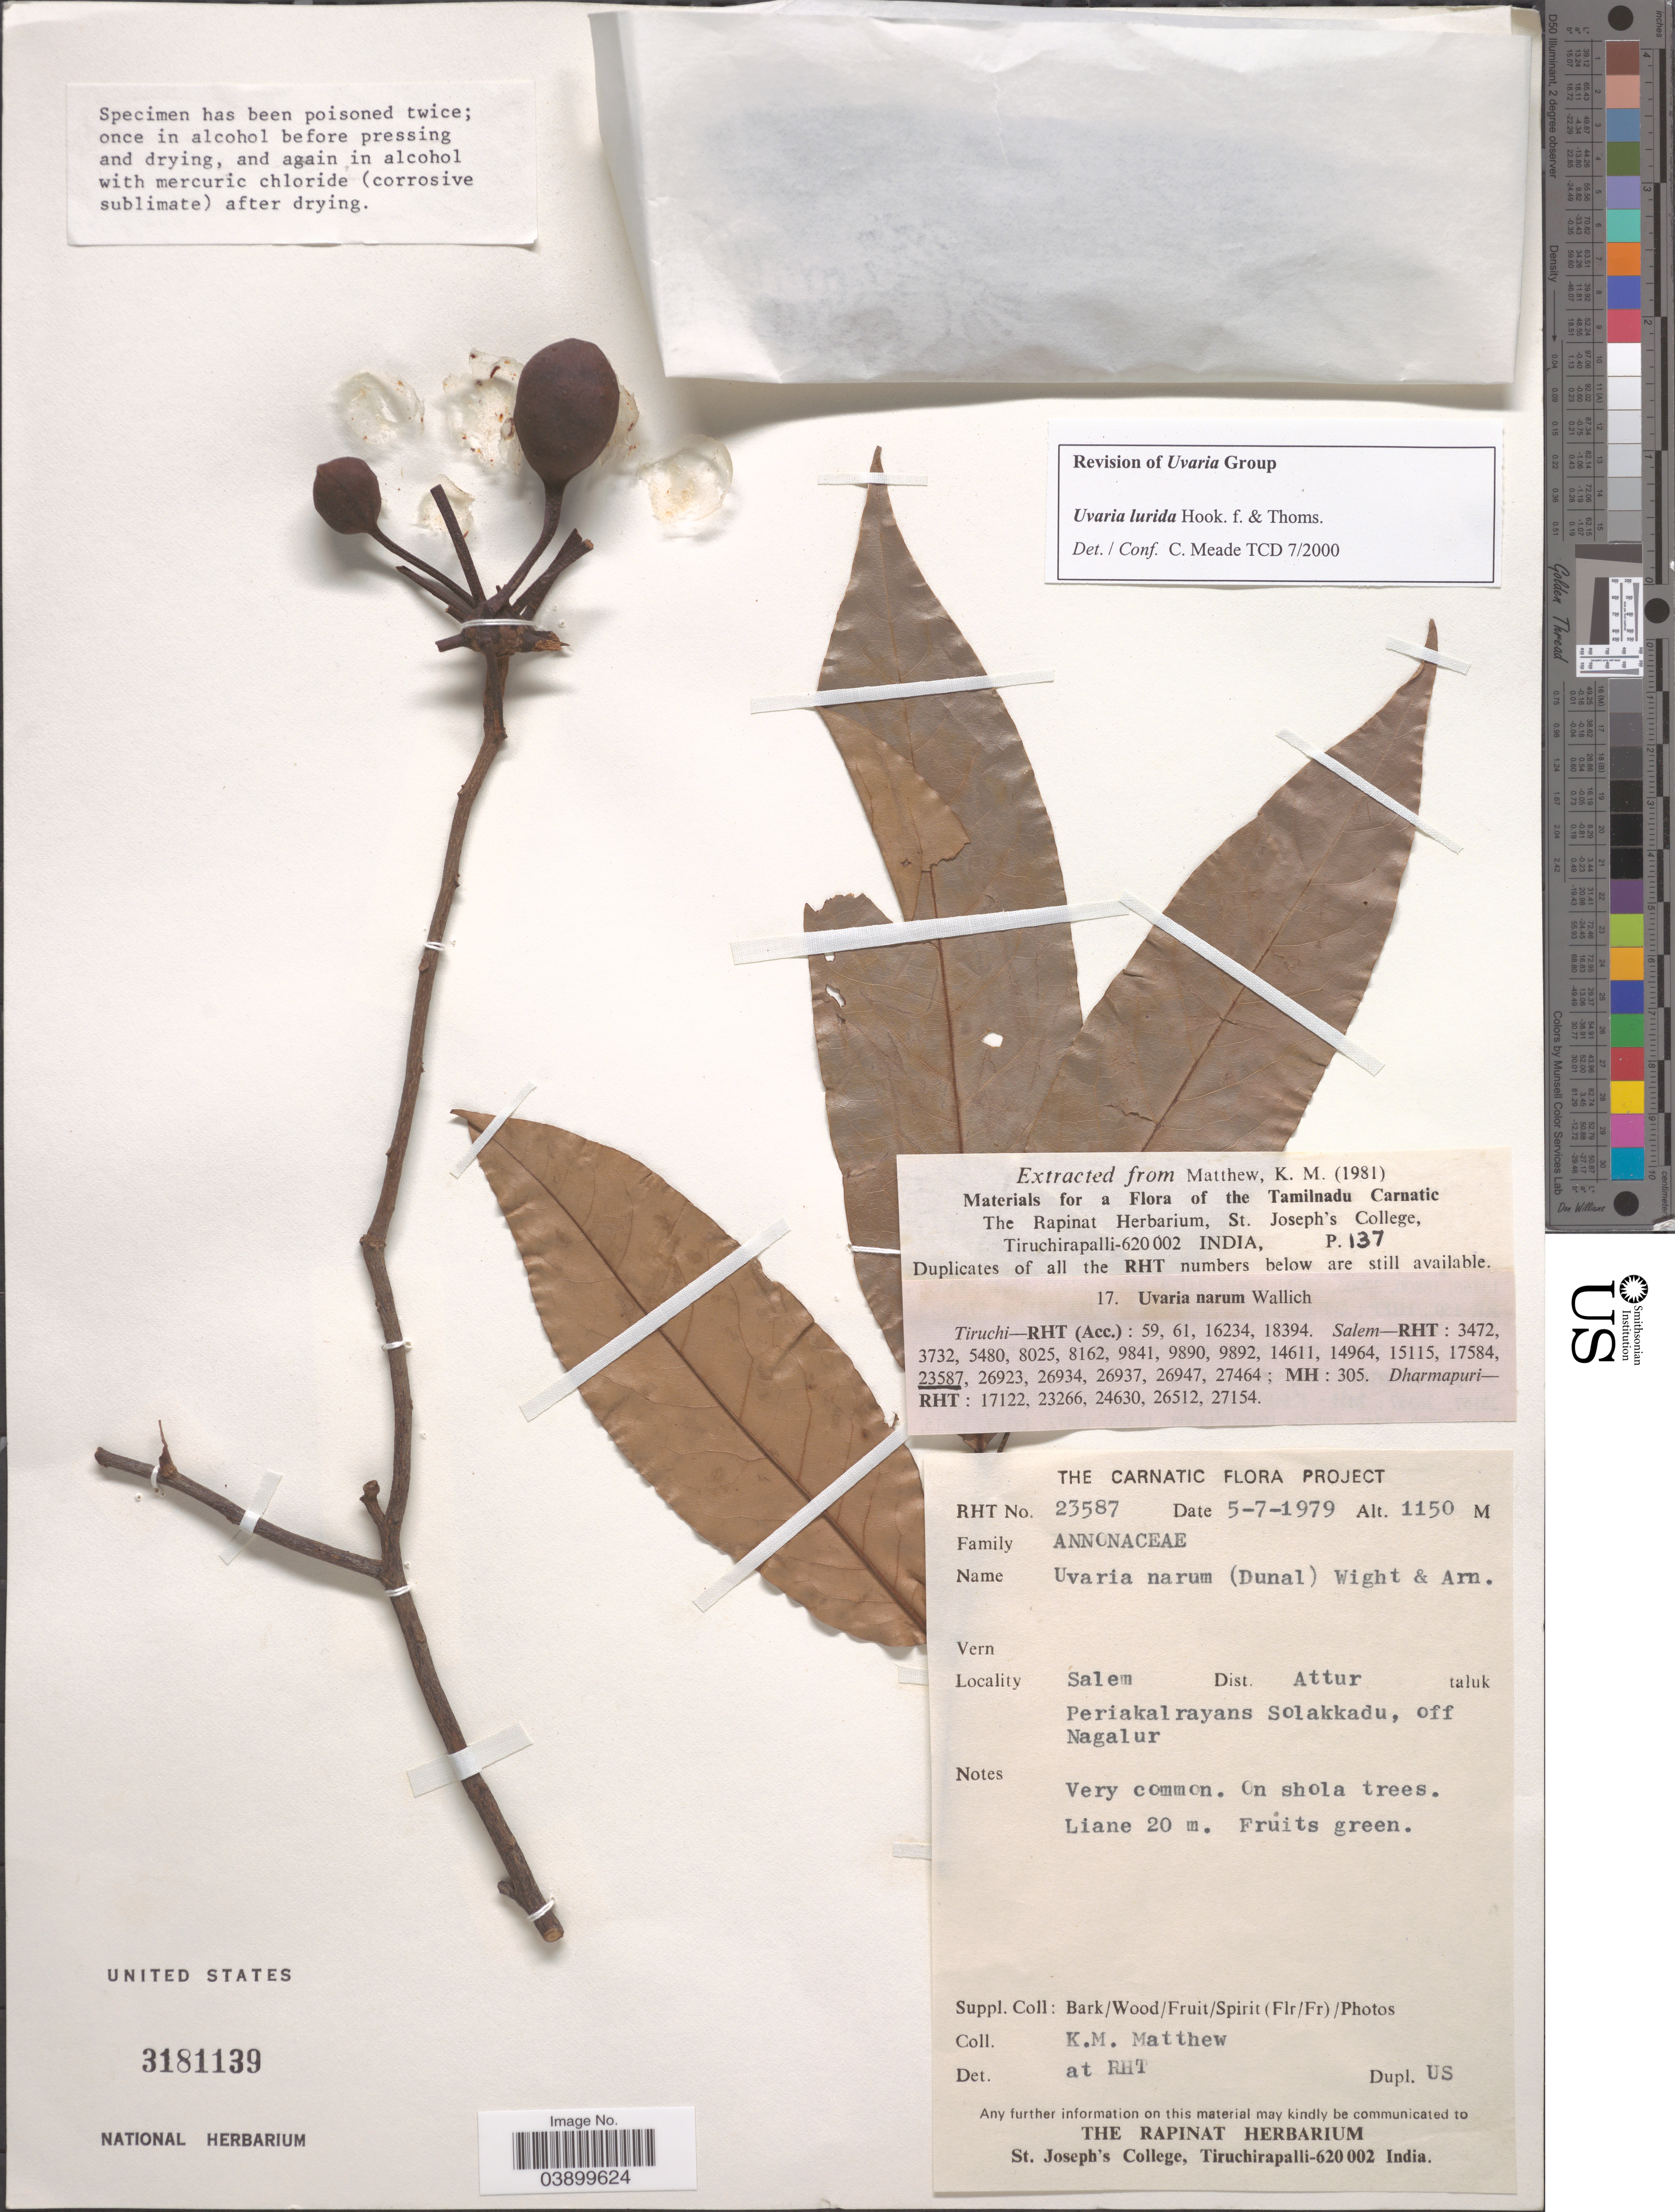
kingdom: Plantae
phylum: Tracheophyta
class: Magnoliopsida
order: Magnoliales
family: Annonaceae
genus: Uvaria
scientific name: Uvaria lurida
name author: Hook. f. & Thomson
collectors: K. M. Matthew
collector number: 23587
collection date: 1979-07-05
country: India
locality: Salem. dist. Attur taluk. Periakalrayans Solakkadu, off Nagalur.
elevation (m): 1150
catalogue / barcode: US 3181139